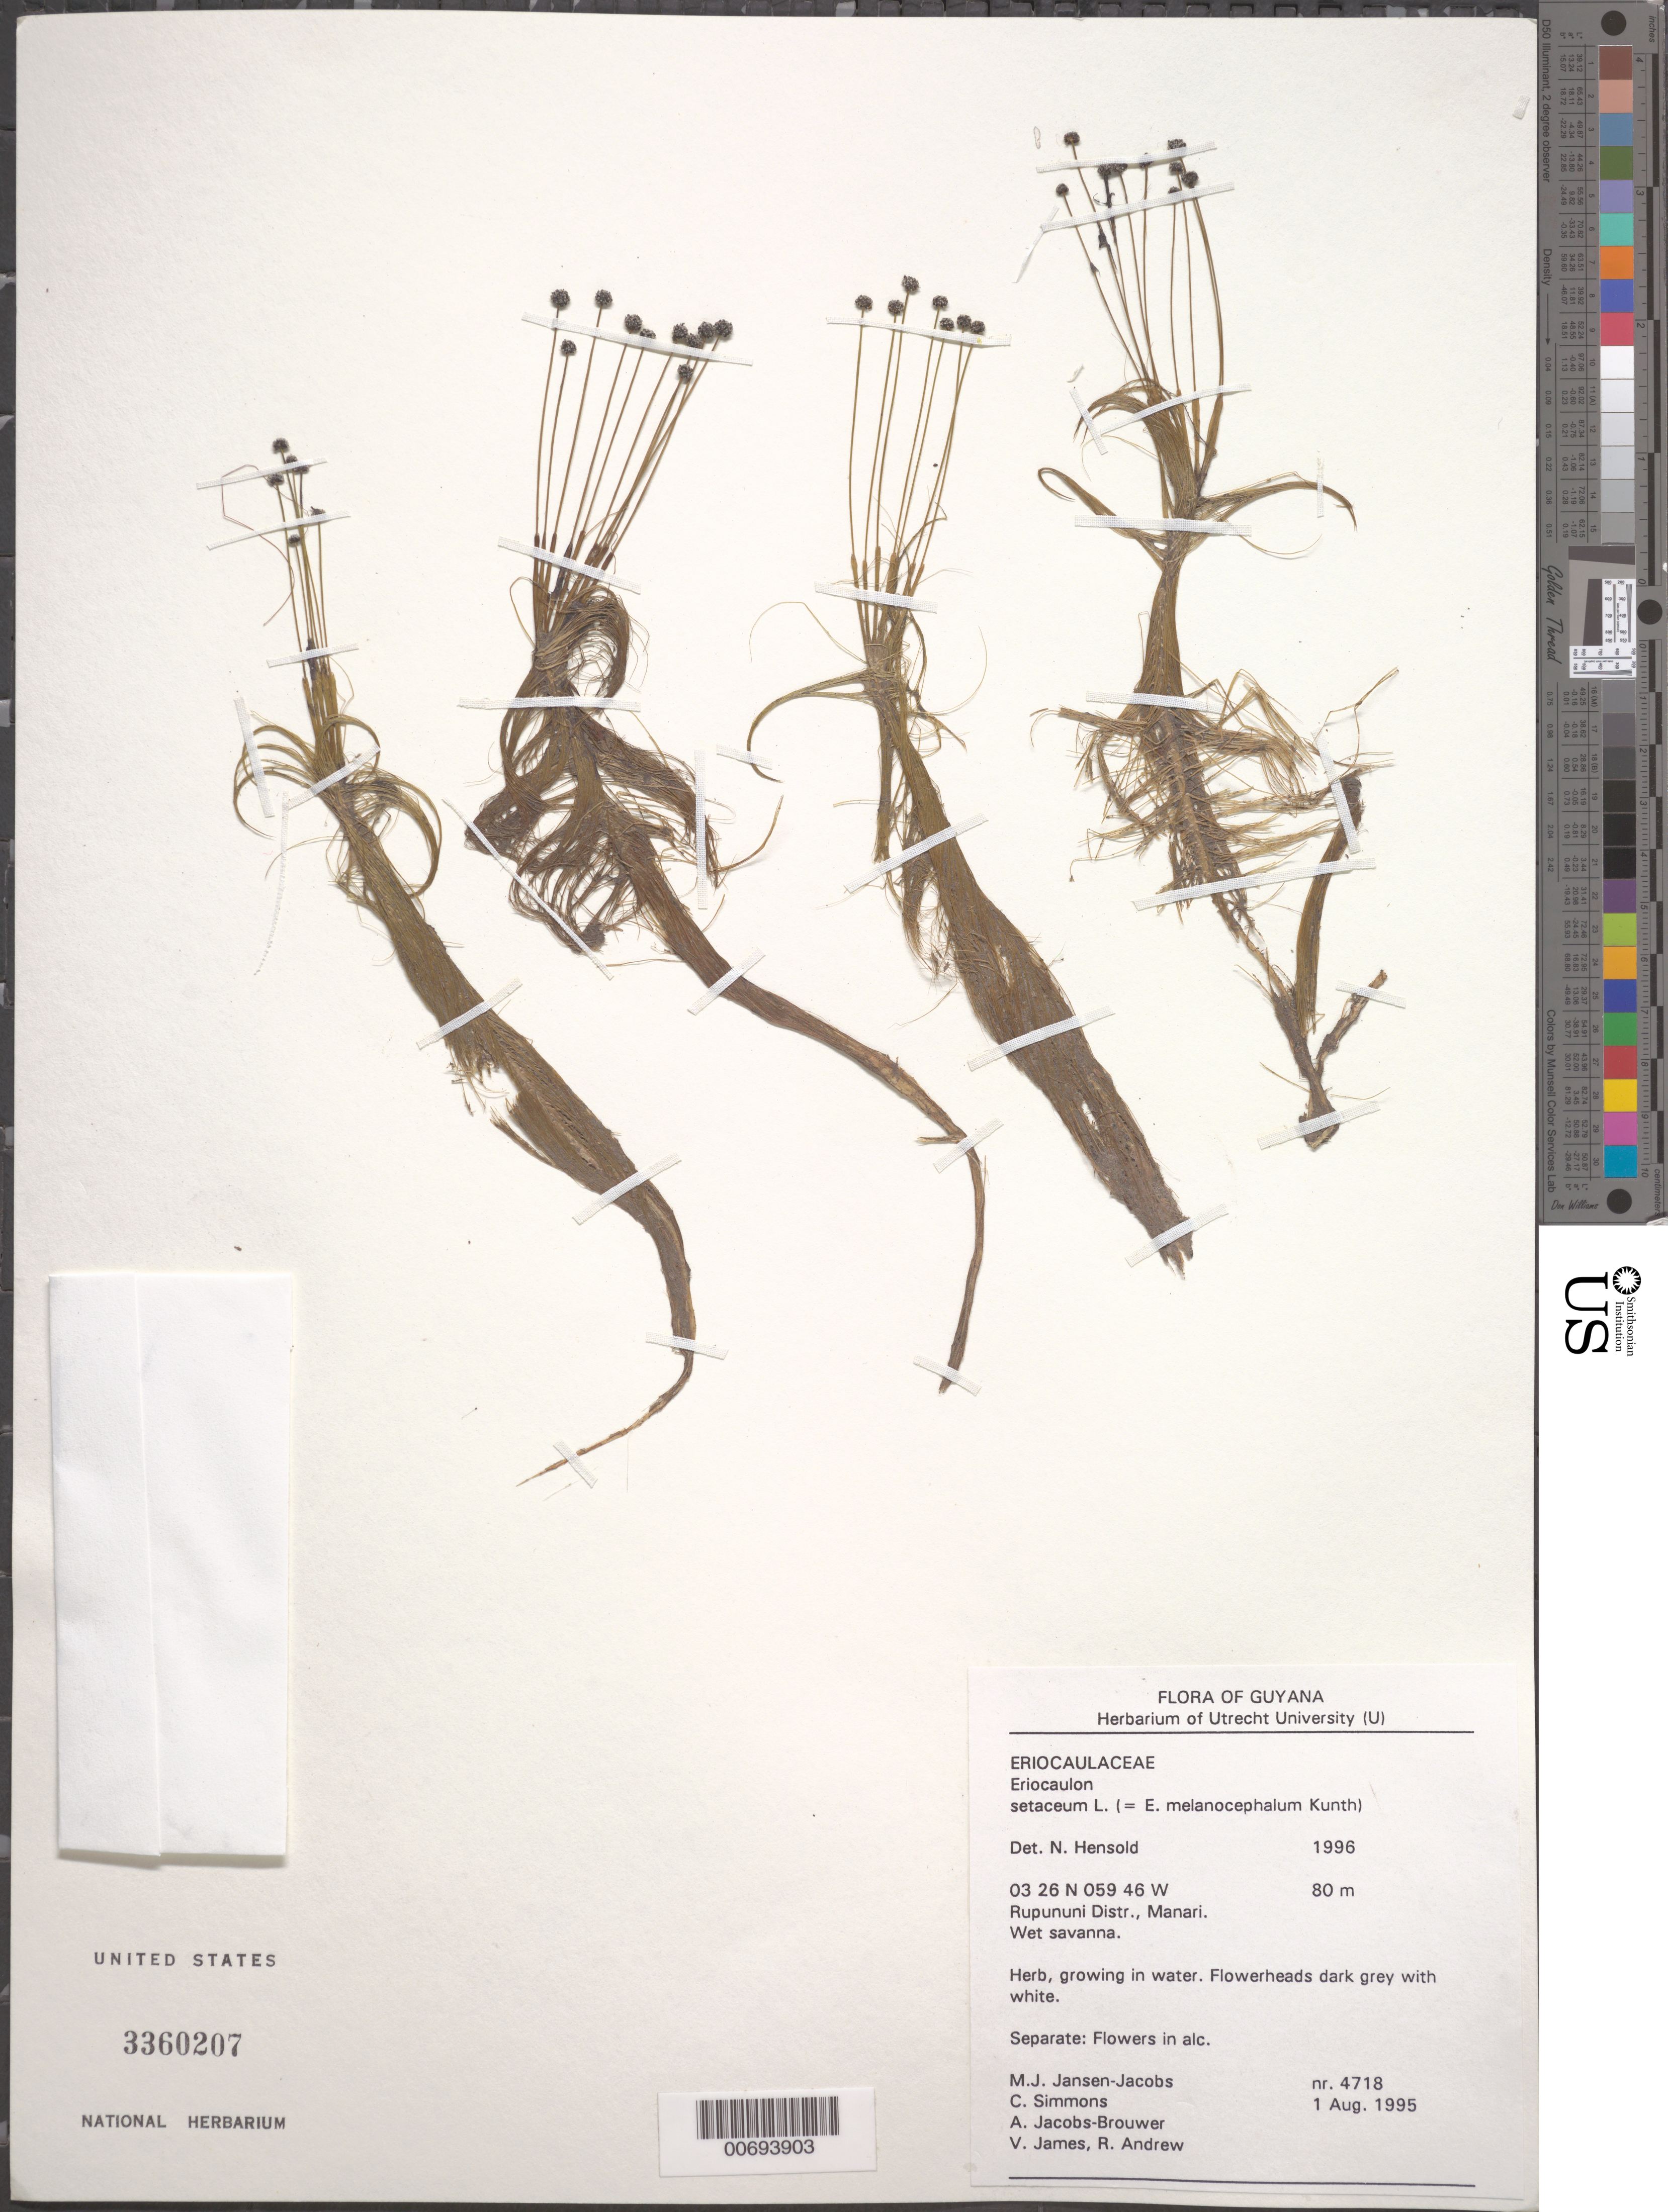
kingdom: Plantae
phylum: Tracheophyta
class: Liliopsida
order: Poales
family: Eriocaulaceae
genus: Eriocaulon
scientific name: Eriocaulon setaceum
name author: L.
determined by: Hensold, N.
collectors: M. J. Jansen-Jacobs, C. Simons, A. Jacobs-Brouwer, V. James & R. Andrew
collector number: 4718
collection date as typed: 1-Aug-95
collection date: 1995-08-01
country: Guyana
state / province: U. Takutu-U. Essequibo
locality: Manari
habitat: Wet savanna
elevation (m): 80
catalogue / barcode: US 3360207